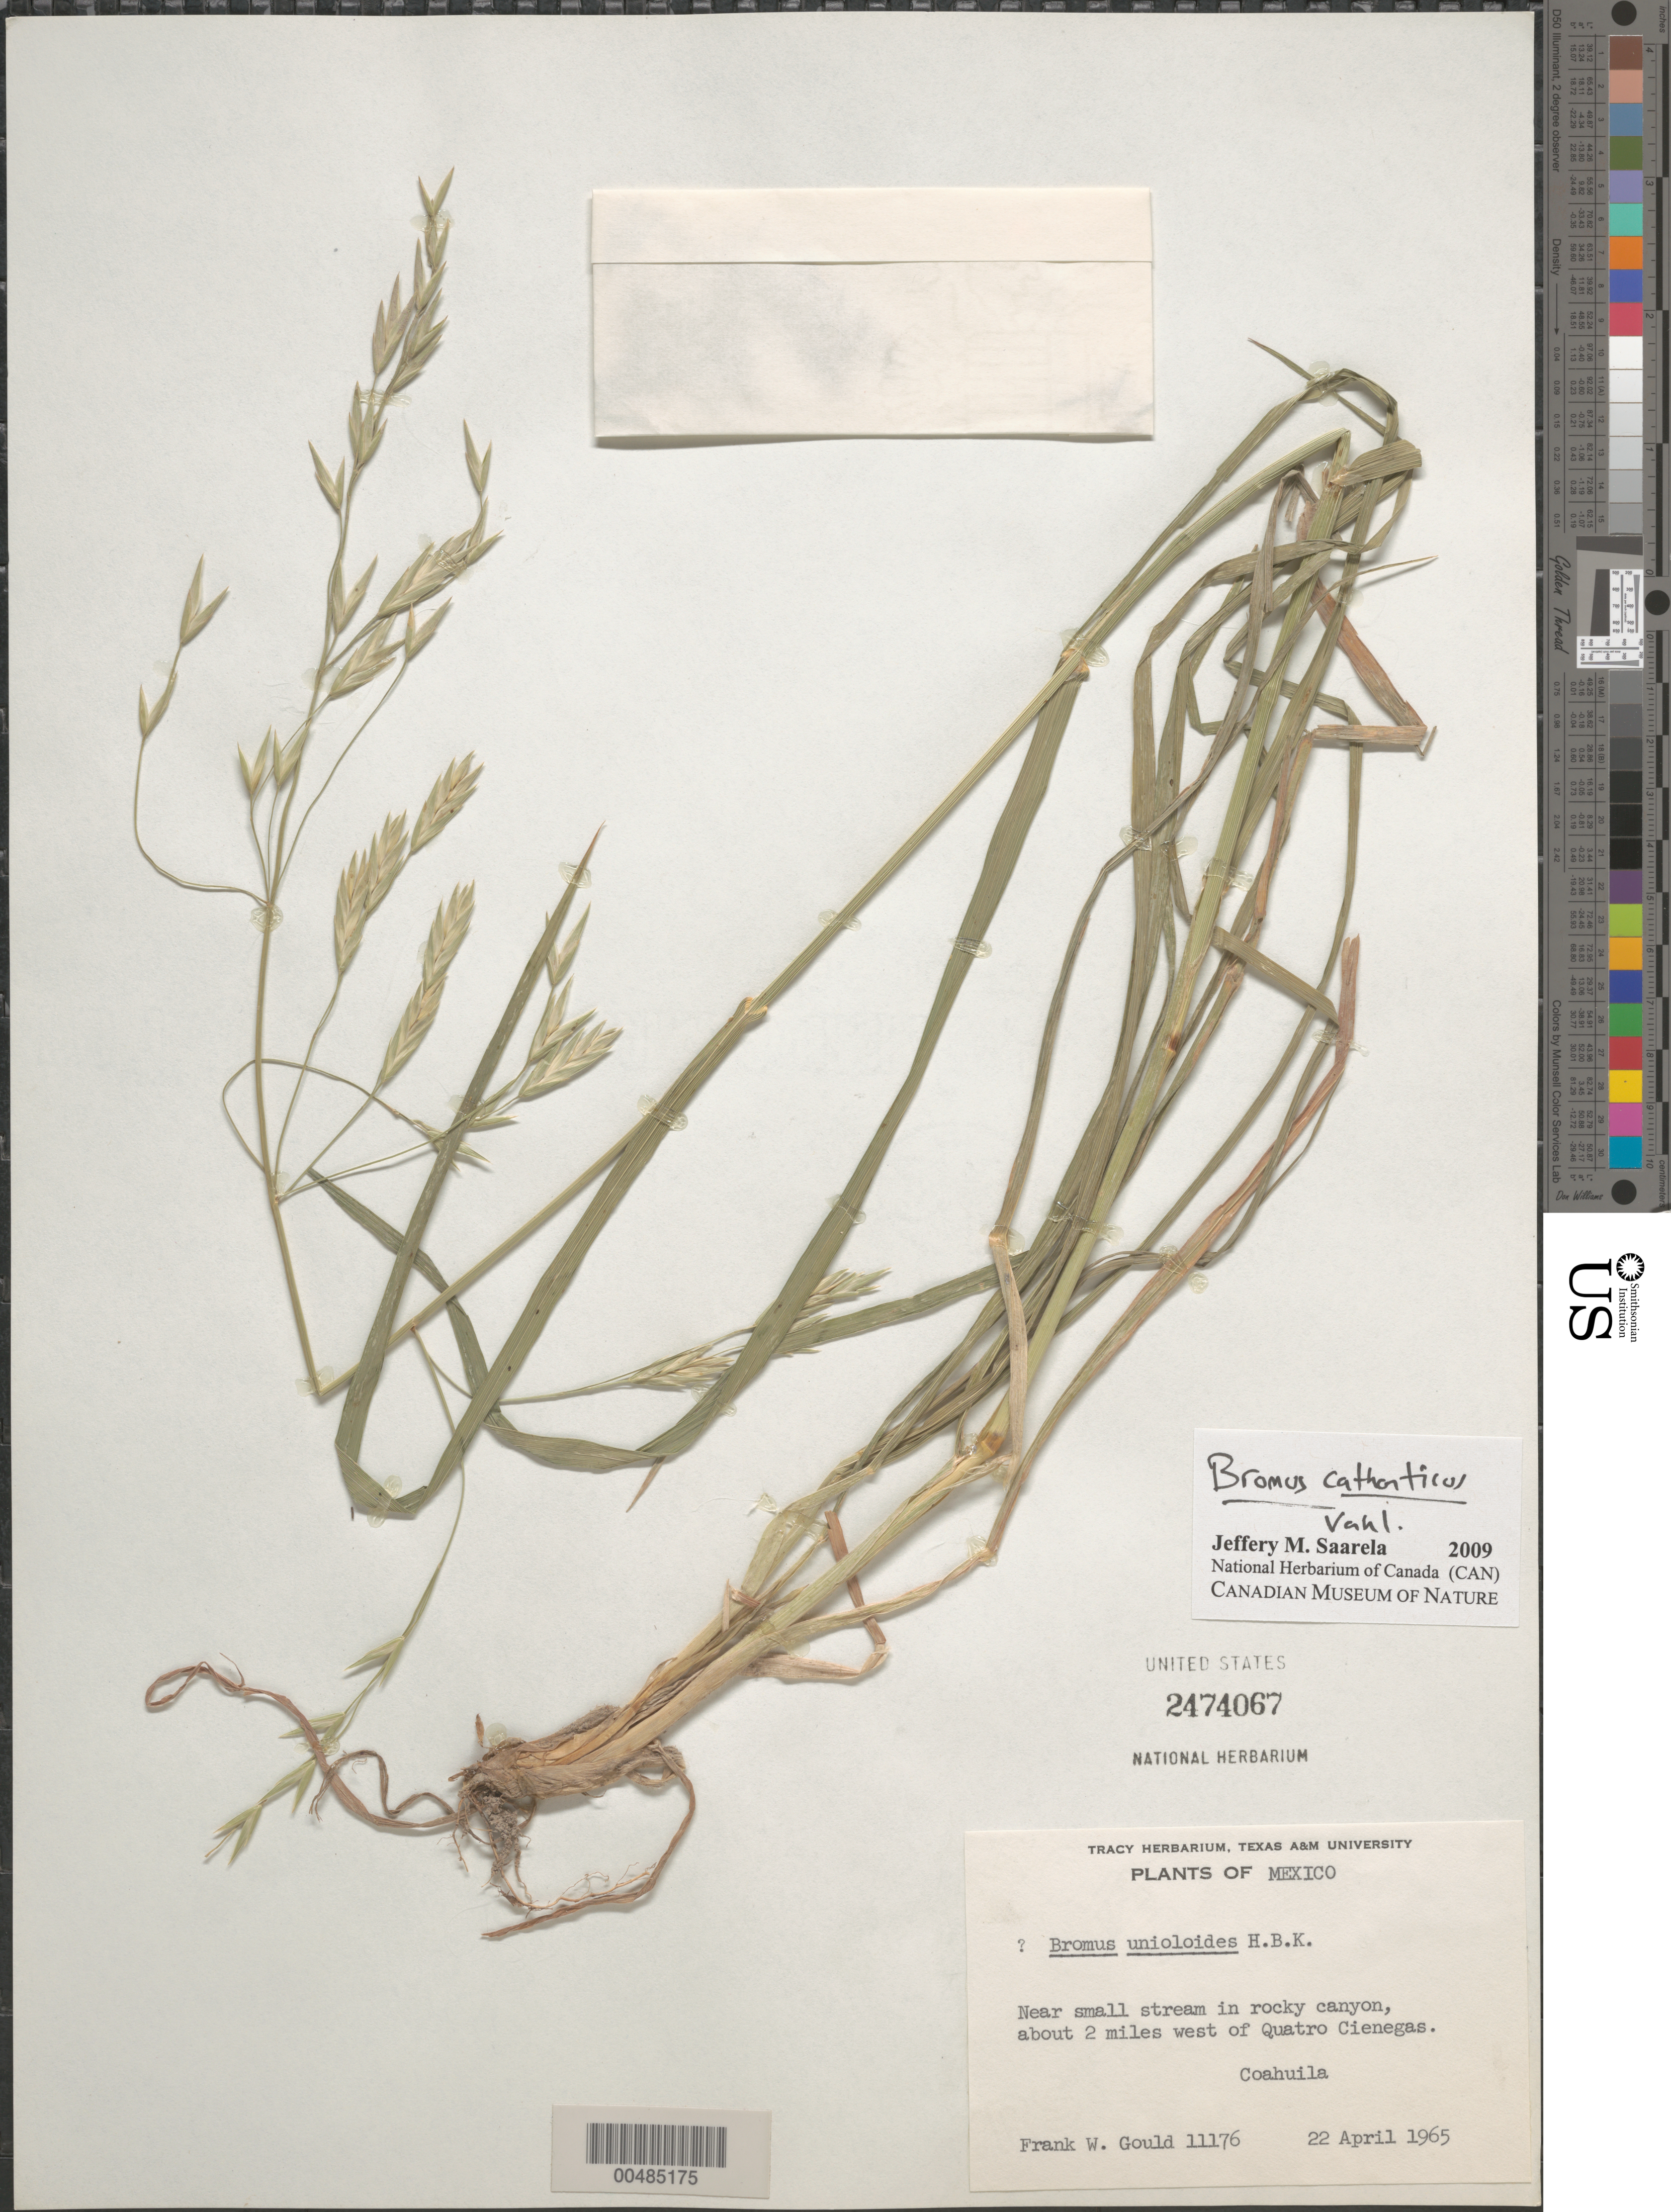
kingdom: Plantae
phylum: Tracheophyta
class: Liliopsida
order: Poales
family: Poaceae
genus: Bromus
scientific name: Bromus catharticus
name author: Vahl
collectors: F. W. Gould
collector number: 11176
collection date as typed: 22 Apr 1965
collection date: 1965-04-22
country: Mexico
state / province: Coahuila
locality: About 2 mi W of Quatro Ciénegas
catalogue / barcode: US 2474067